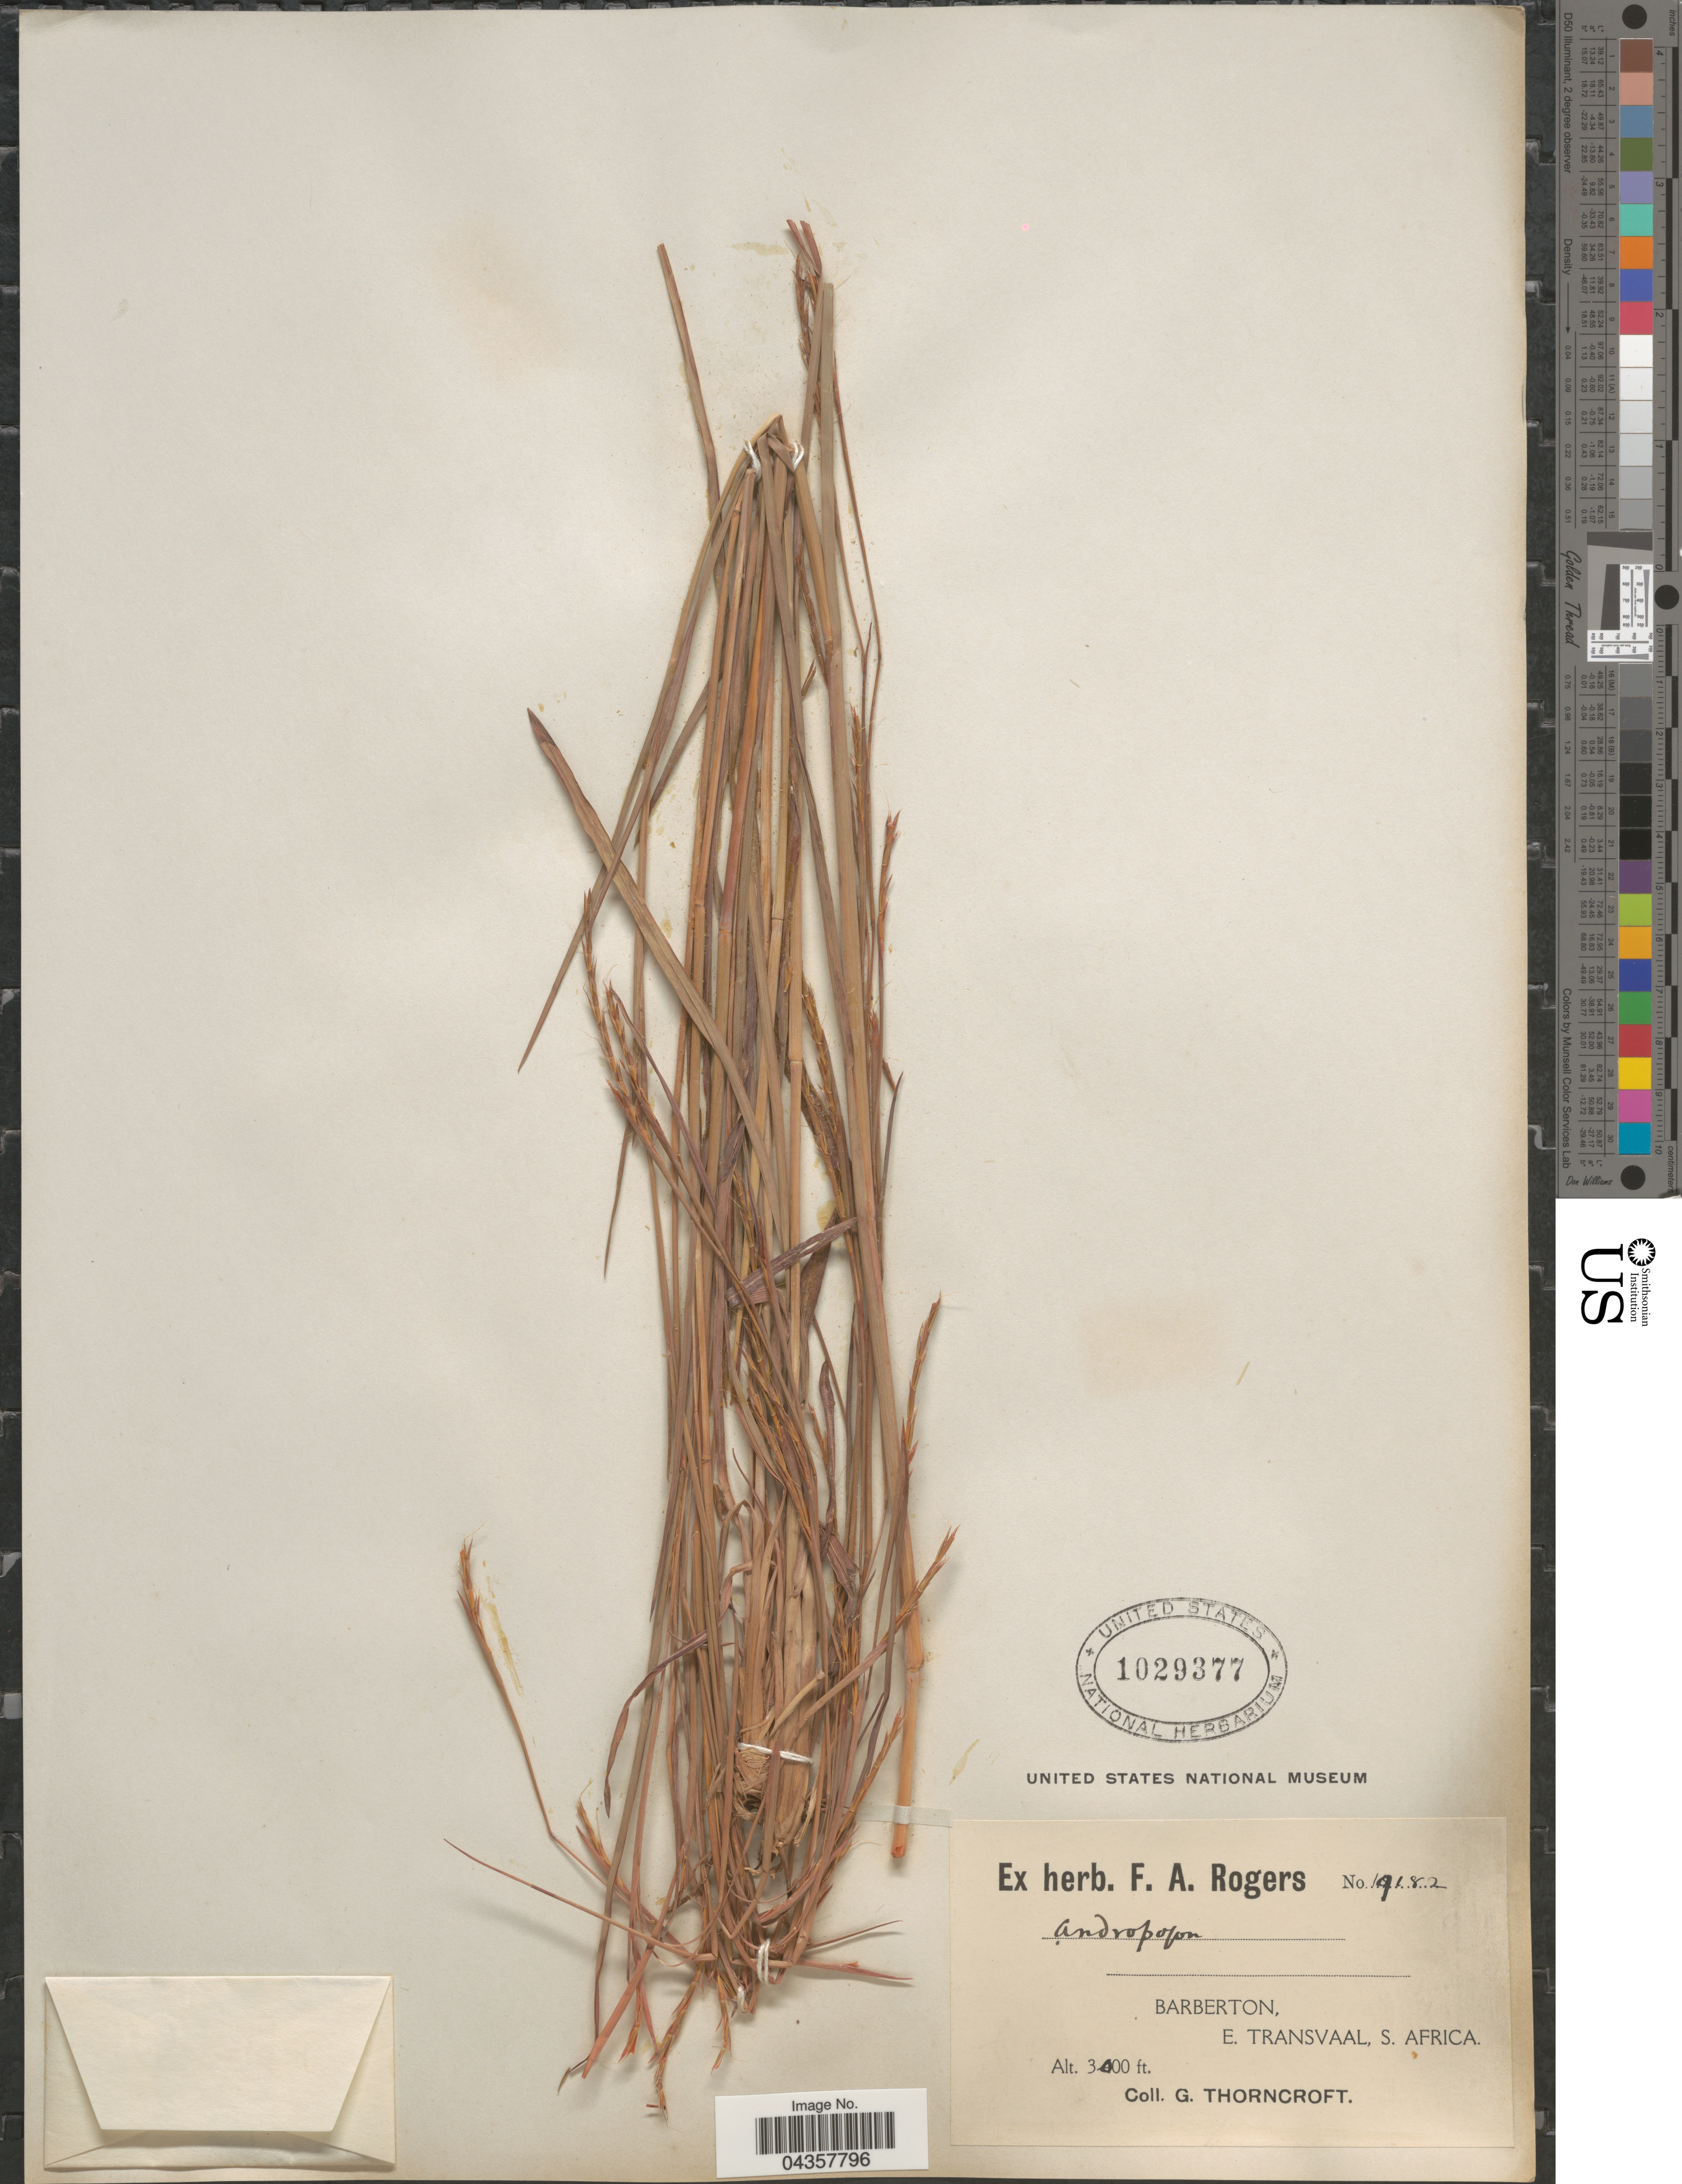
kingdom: Plantae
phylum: Tracheophyta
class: Liliopsida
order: Poales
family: Poaceae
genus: Schizachyrium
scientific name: Schizachyrium sanguineum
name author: (Retz.) Alston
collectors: G. Thorncroft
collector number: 19182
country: South Africa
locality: Barberton, E. Transvaal.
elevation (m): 914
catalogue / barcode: US 1029377